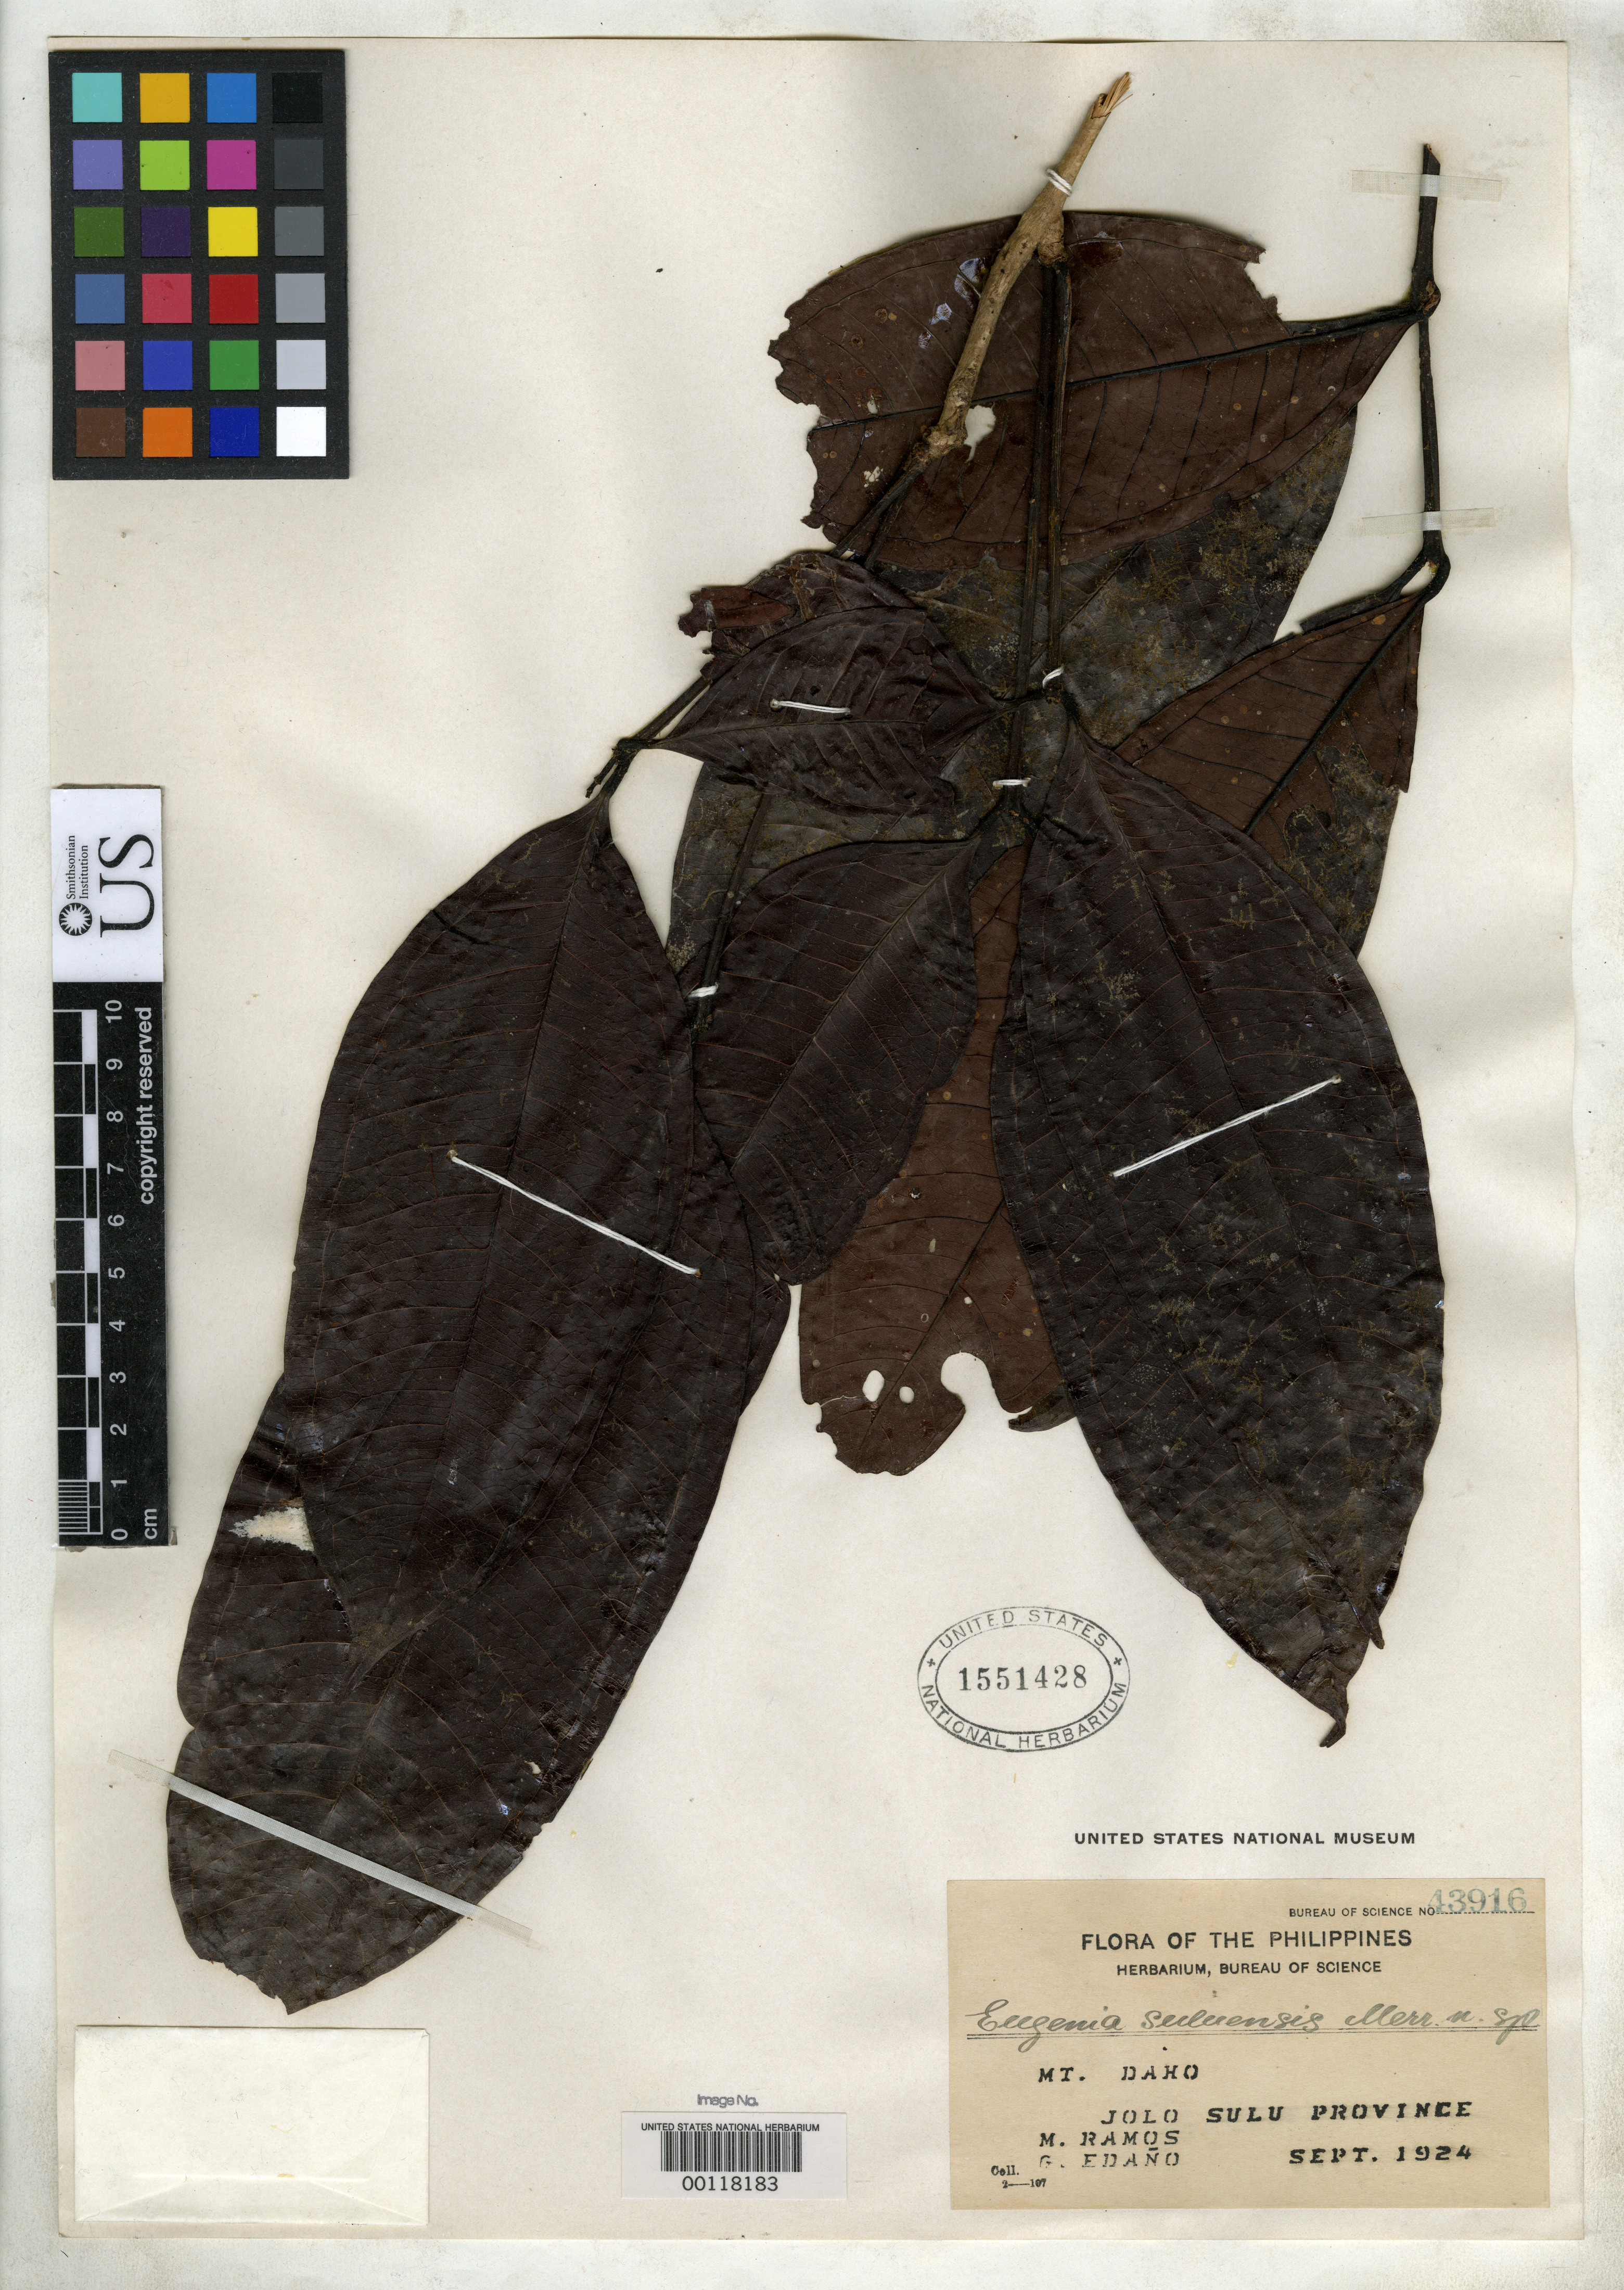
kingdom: Plantae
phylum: Tracheophyta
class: Magnoliopsida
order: Myrtales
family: Myrtaceae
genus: Eugenia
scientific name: Eugenia suluensis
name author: Merr.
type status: Isotype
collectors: M. Ramos & G. E. Edaño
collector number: Bur. Sci. 43916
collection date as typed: Sep 1924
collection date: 1924-09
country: Philippines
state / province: Muslim Mindanao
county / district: Sulu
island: Jolo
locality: Jolo. [Sulu Arch.]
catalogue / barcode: US 1551428